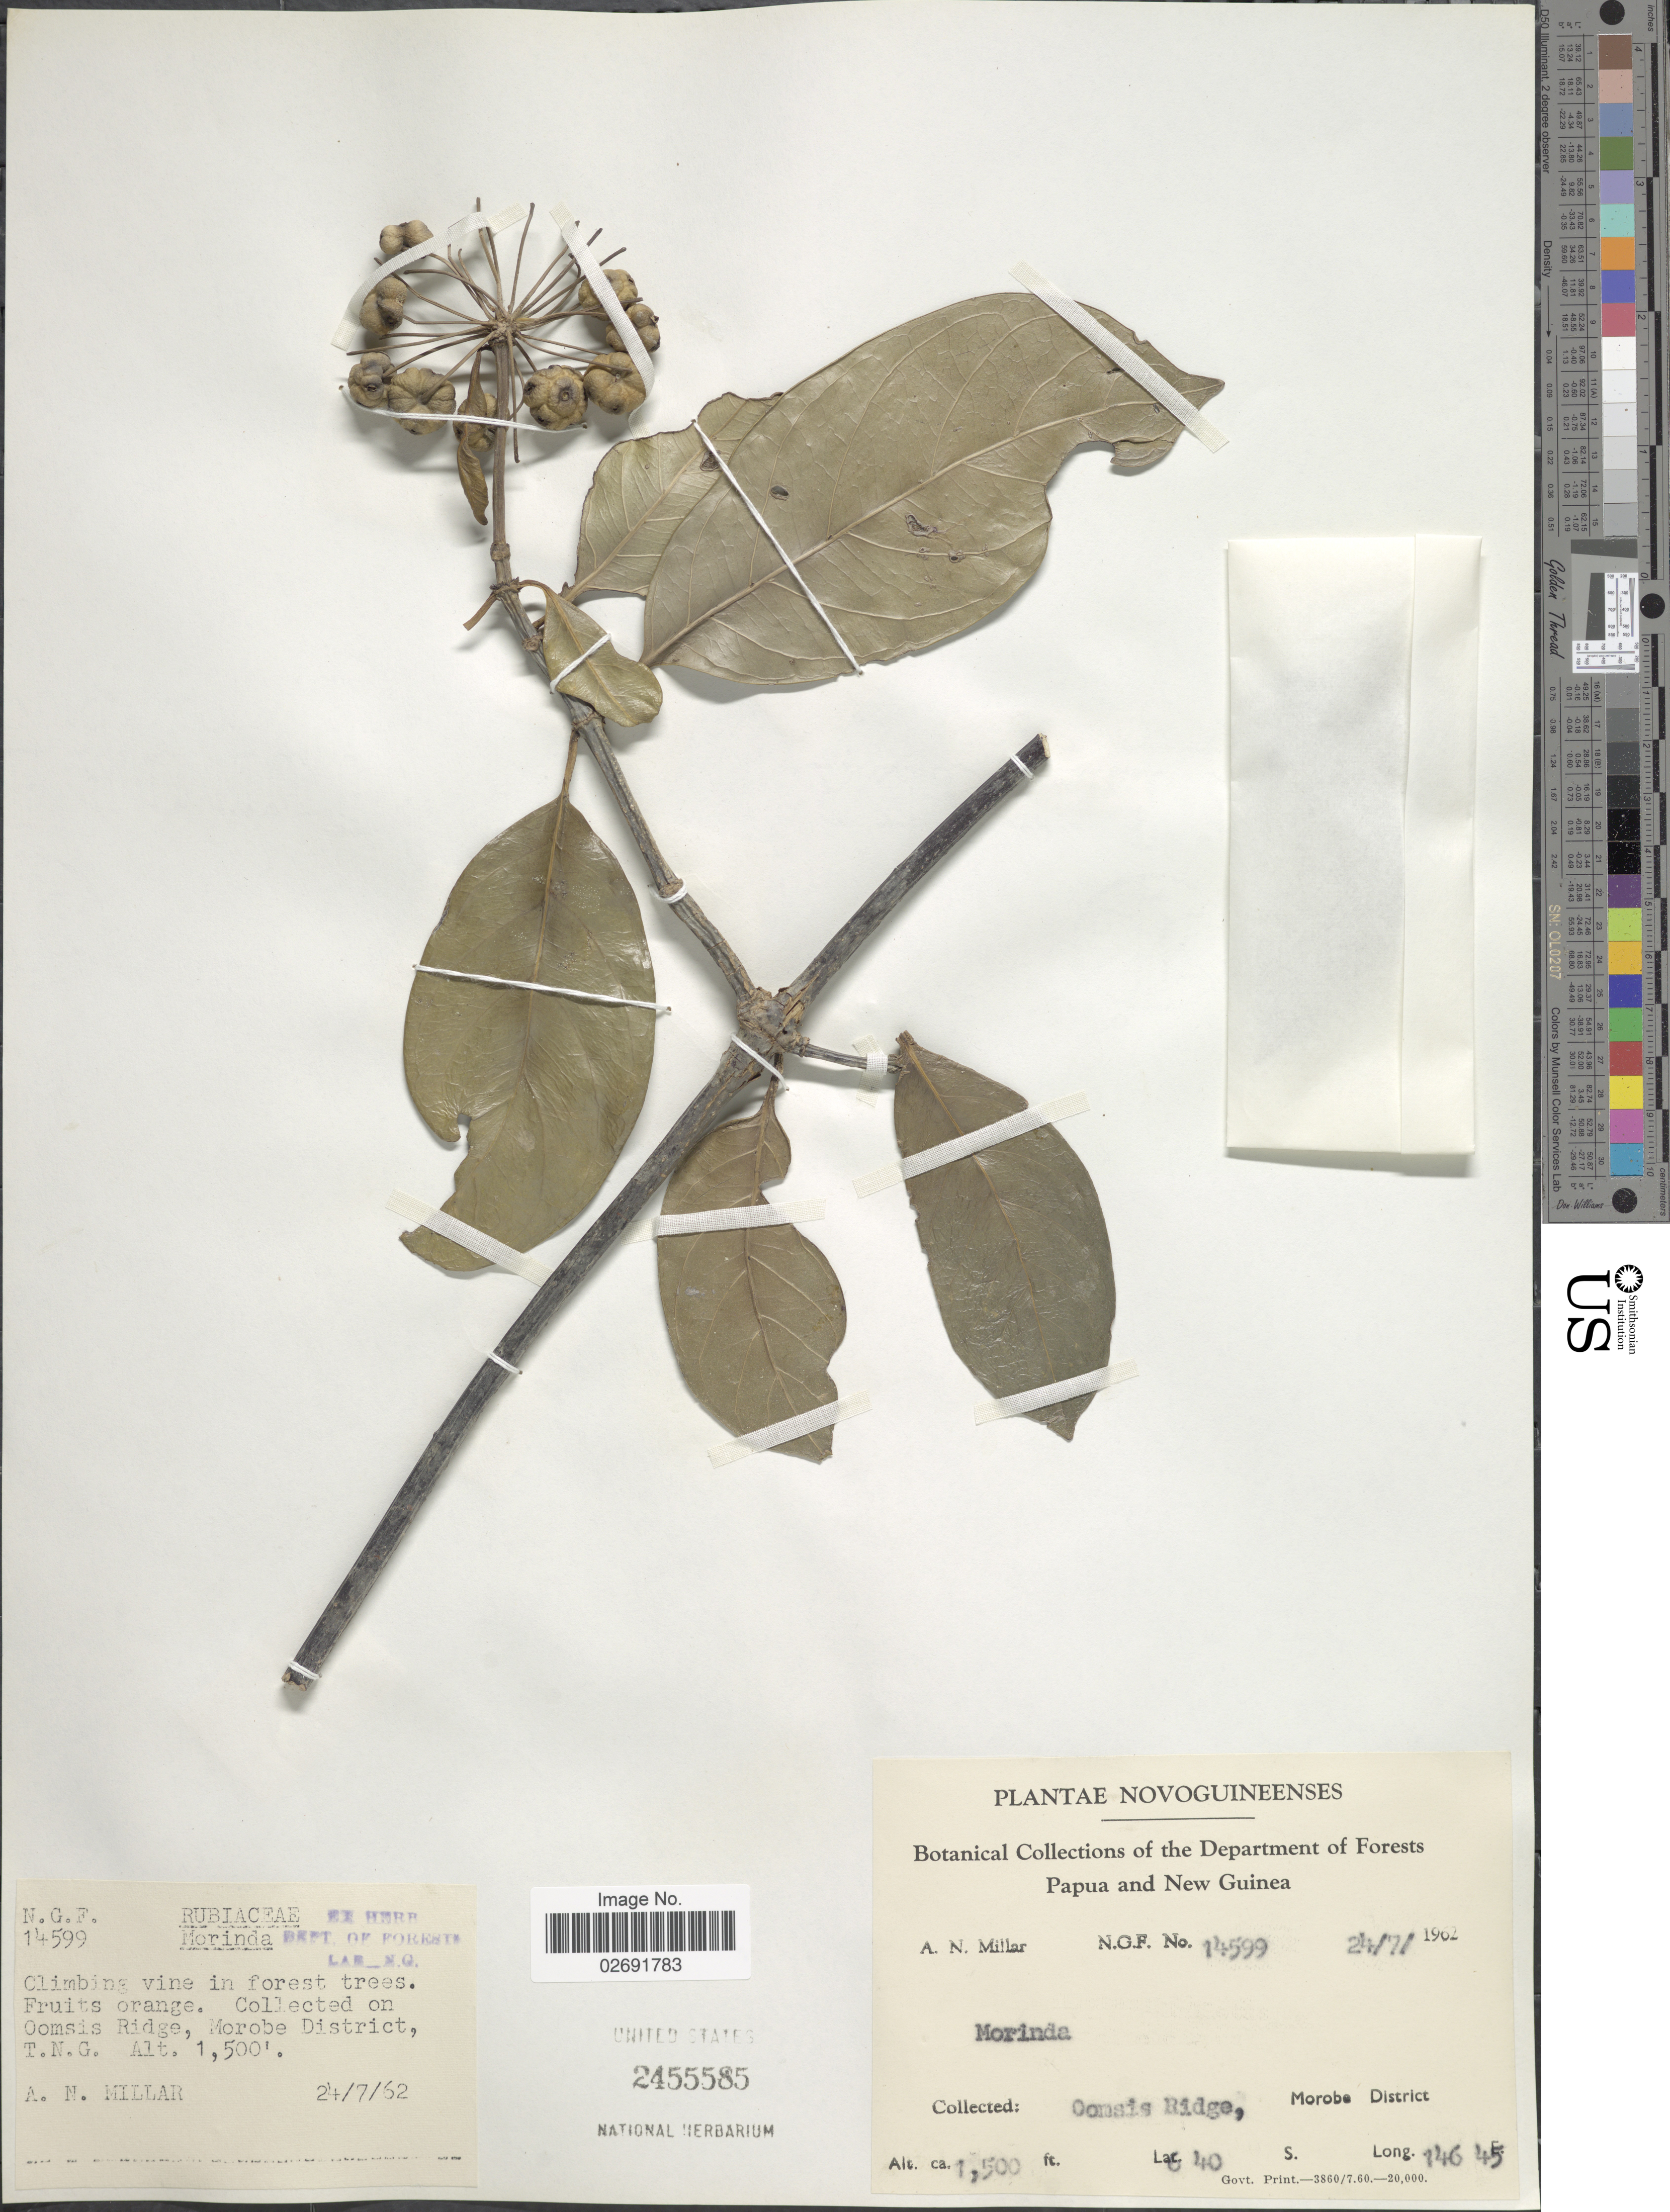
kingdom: Plantae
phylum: Tracheophyta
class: Magnoliopsida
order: Gentianales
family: Rubiaceae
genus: Gynochthodes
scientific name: Gynochthodes sp.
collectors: A. Millar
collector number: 14599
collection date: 1962-07-24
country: Papua New Guinea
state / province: Morobe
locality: Novoguineenses. Papua and New Guinea. Oomsis Ridge, Morobe District, T.N.G.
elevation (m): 457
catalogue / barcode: US 2455585